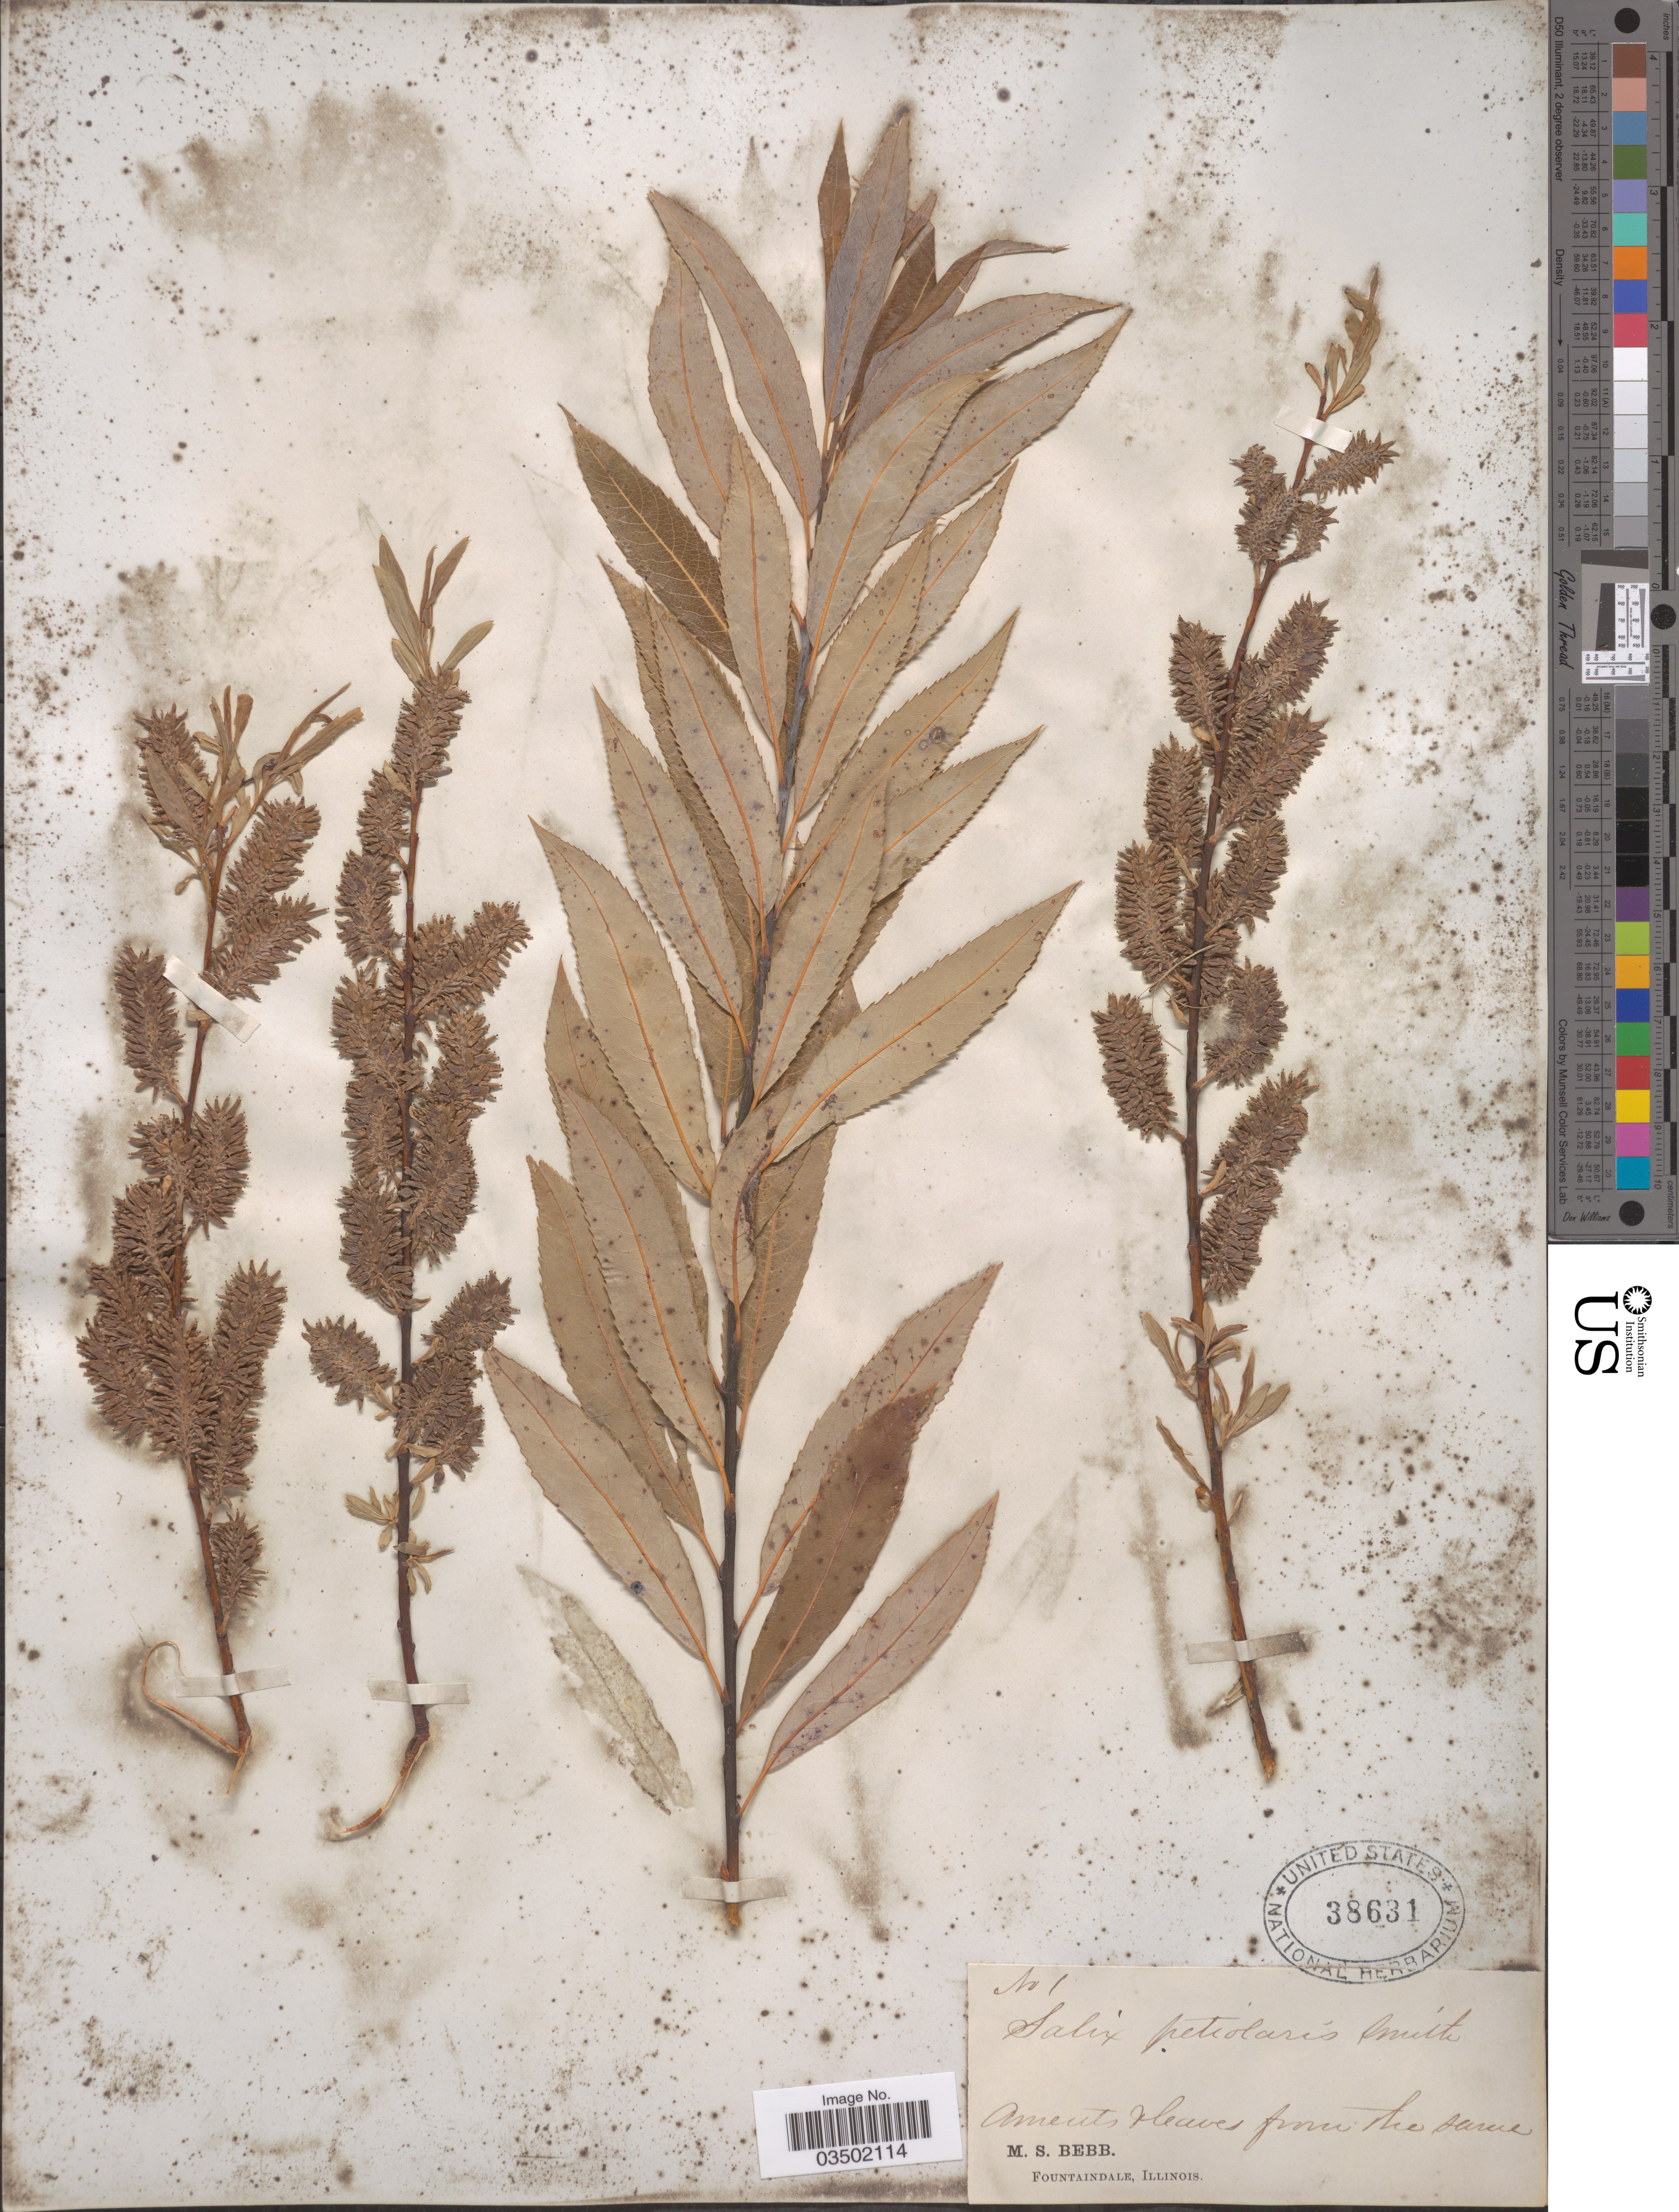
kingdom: Plantae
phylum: Tracheophyta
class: Magnoliopsida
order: Malpighiales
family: Salicaceae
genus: Salix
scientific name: Salix petiolaris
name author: Sm.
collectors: M. Bebb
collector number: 1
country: United States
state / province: Illinois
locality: Fountaindale [unsure placement]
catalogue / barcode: US 38631